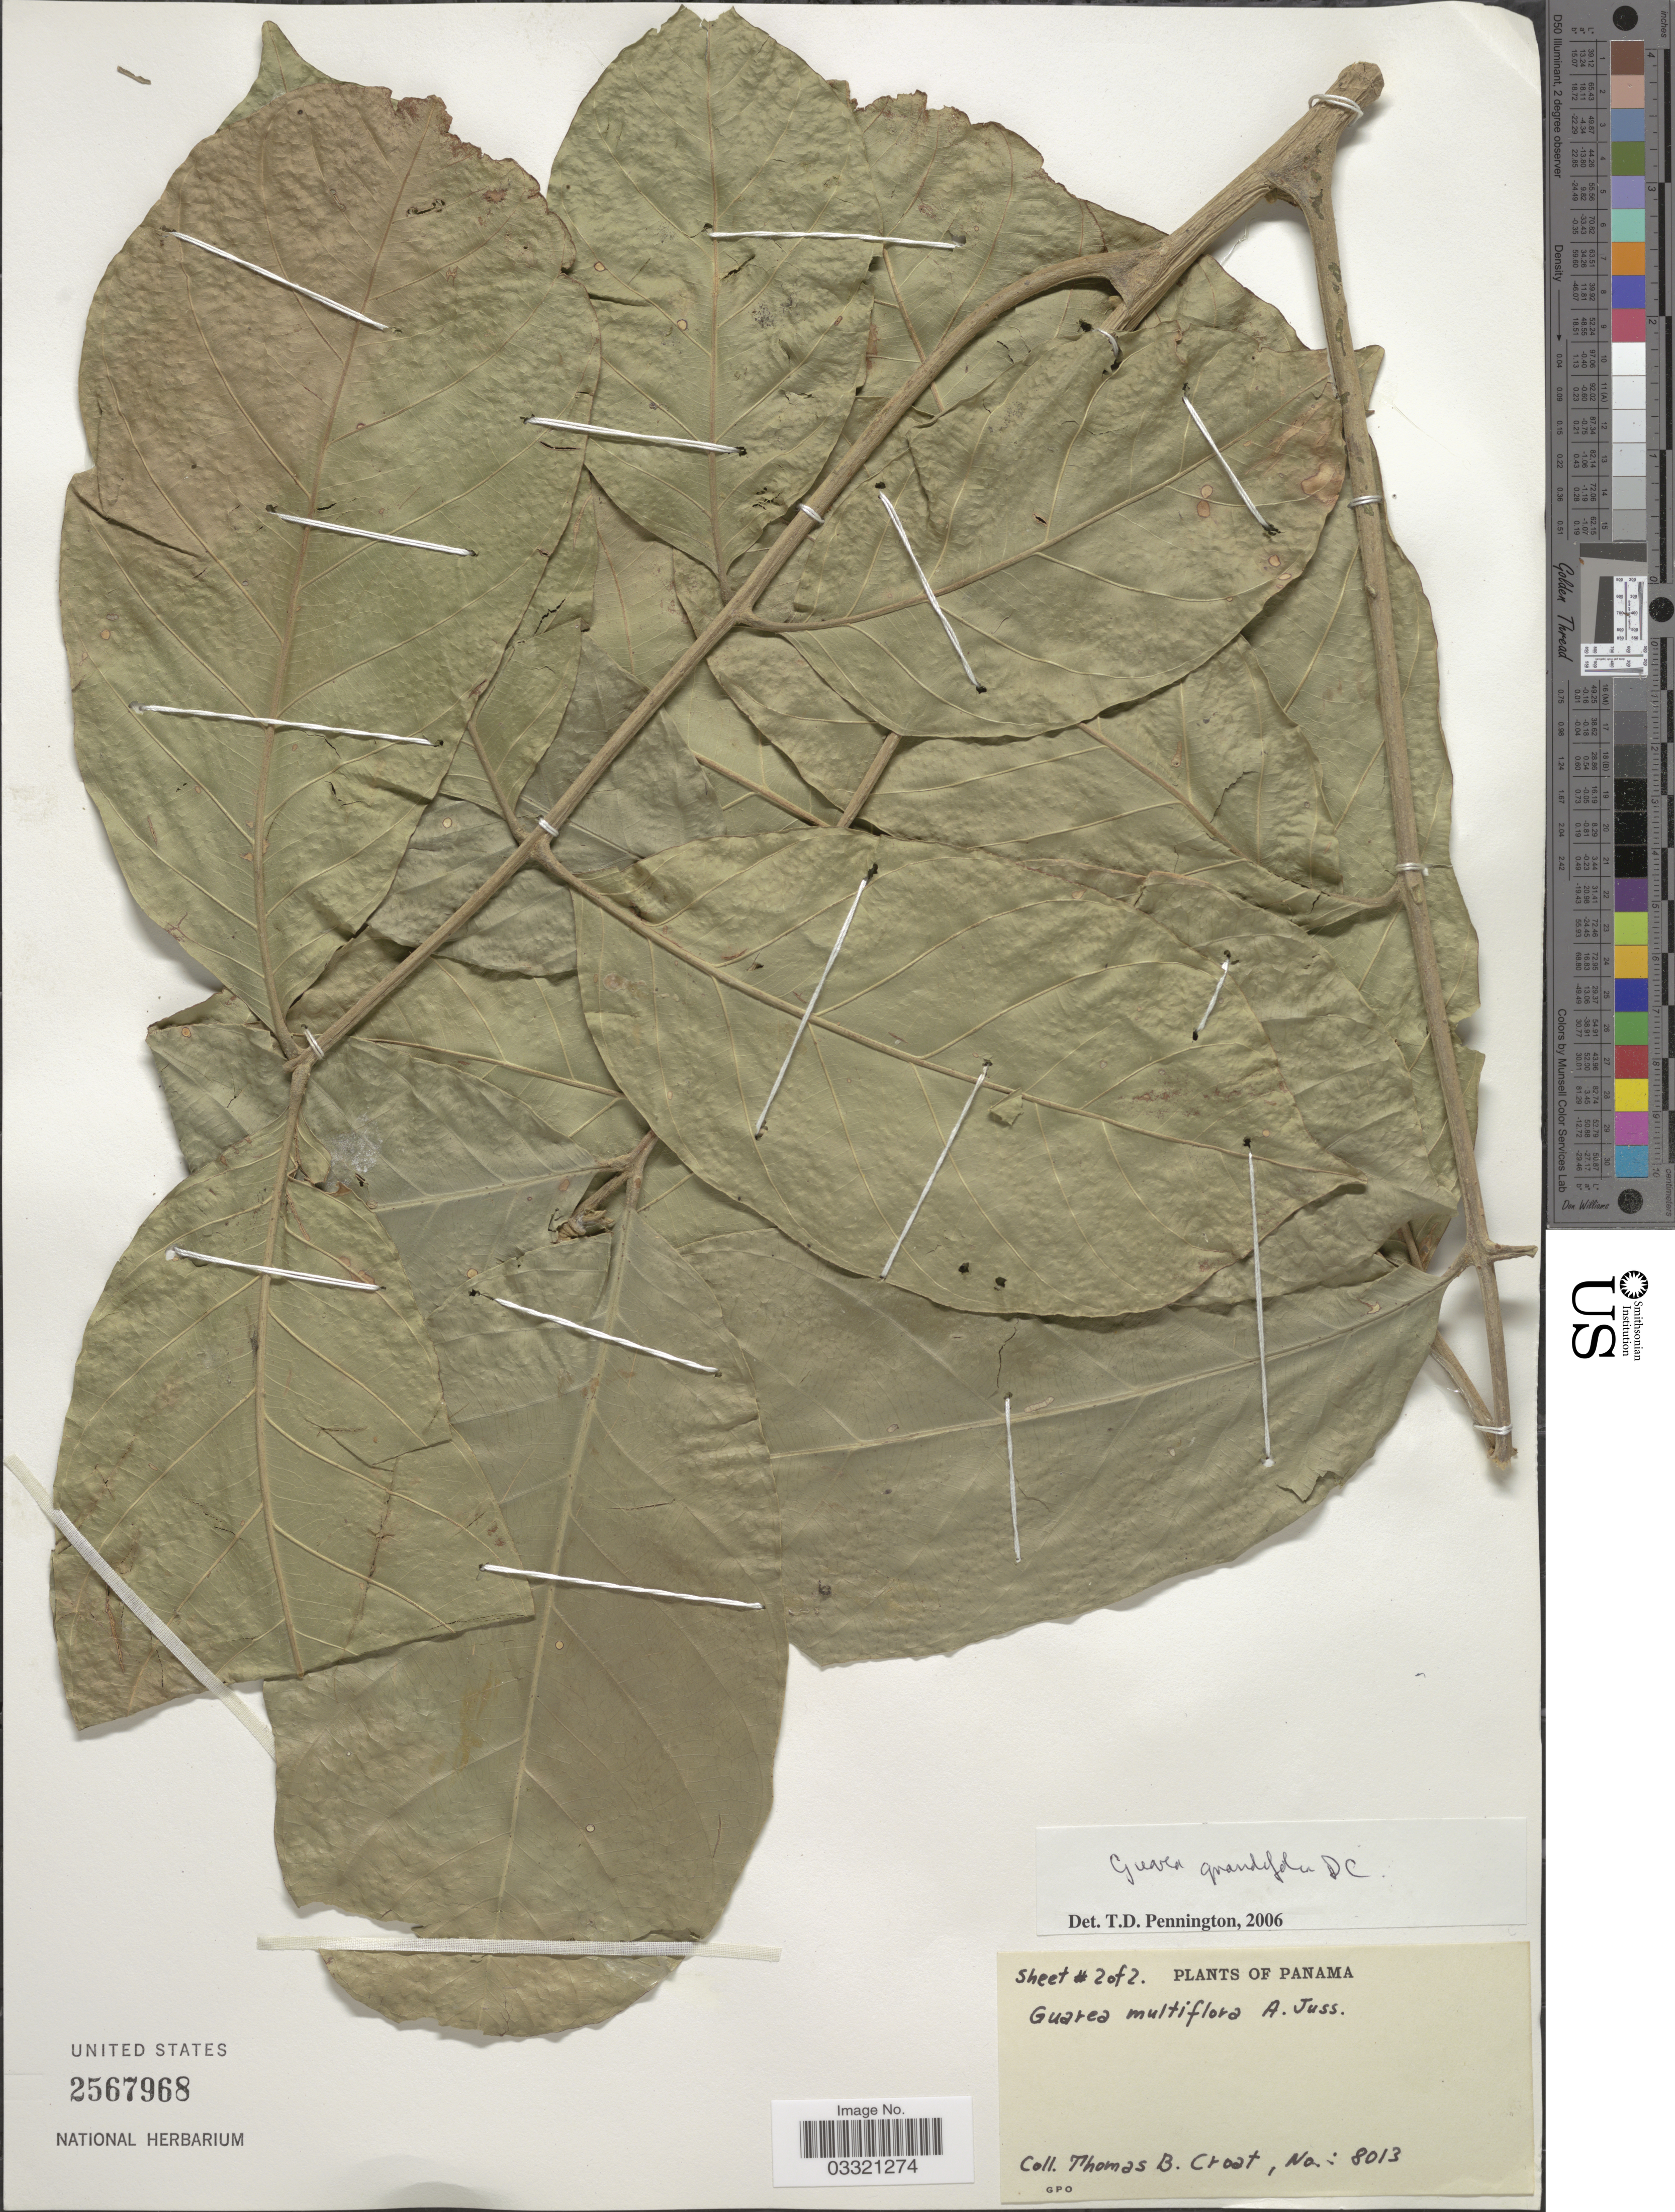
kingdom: Plantae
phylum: Tracheophyta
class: Magnoliopsida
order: Sapindales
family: Meliaceae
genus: Guarea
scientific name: Guarea grandifolia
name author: DC.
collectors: T. B. Croat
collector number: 8013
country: Panama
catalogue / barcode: US 2567968